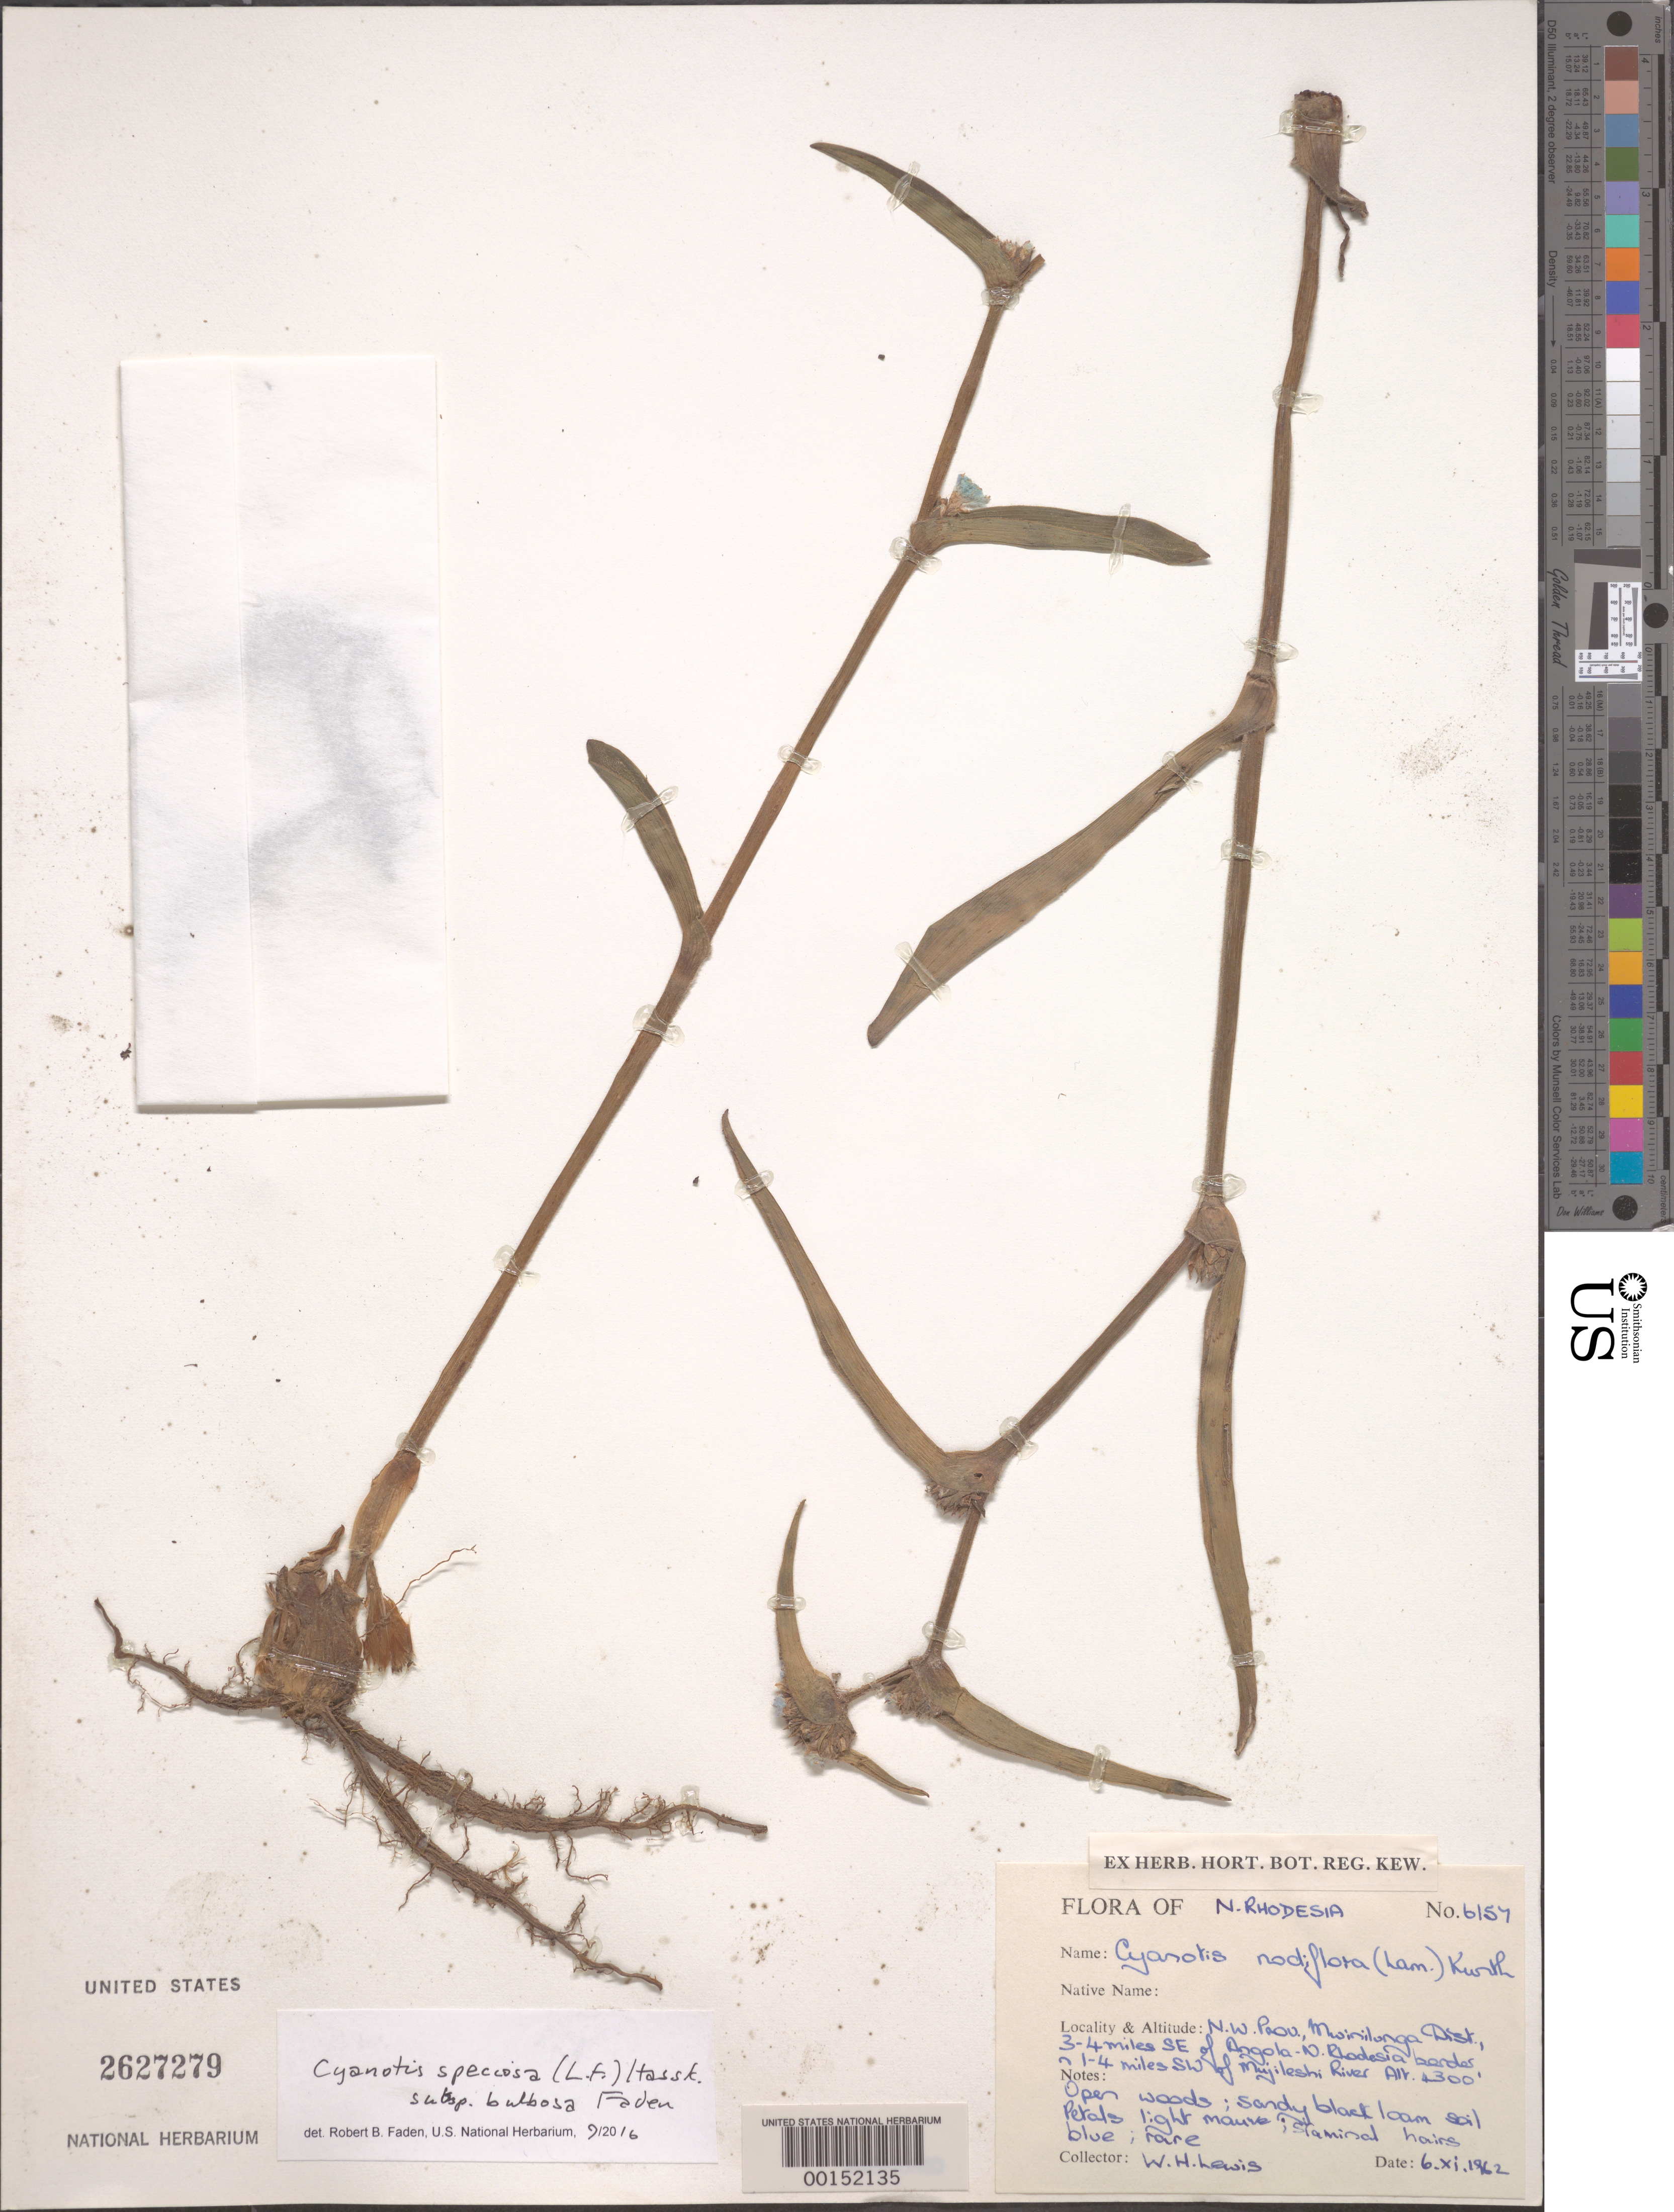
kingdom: Plantae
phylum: Tracheophyta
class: Liliopsida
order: Commelinales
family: Commelinaceae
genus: Cyanotis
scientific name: Cyanotis speciosa subsp. bulbosa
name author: Faden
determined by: Faden, Robert B., (US), Smithsonian Institution - National Museum of Natural History (UNITED STATES)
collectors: W. H. Lewis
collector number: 6157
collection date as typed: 06 Nov 1962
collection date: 1962-11-06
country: Zambia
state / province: Northern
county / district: Mwinilunga Dist.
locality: Sw of mujileshi river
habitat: Open woods, sandy black-loam soil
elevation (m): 1312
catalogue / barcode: US 2627279